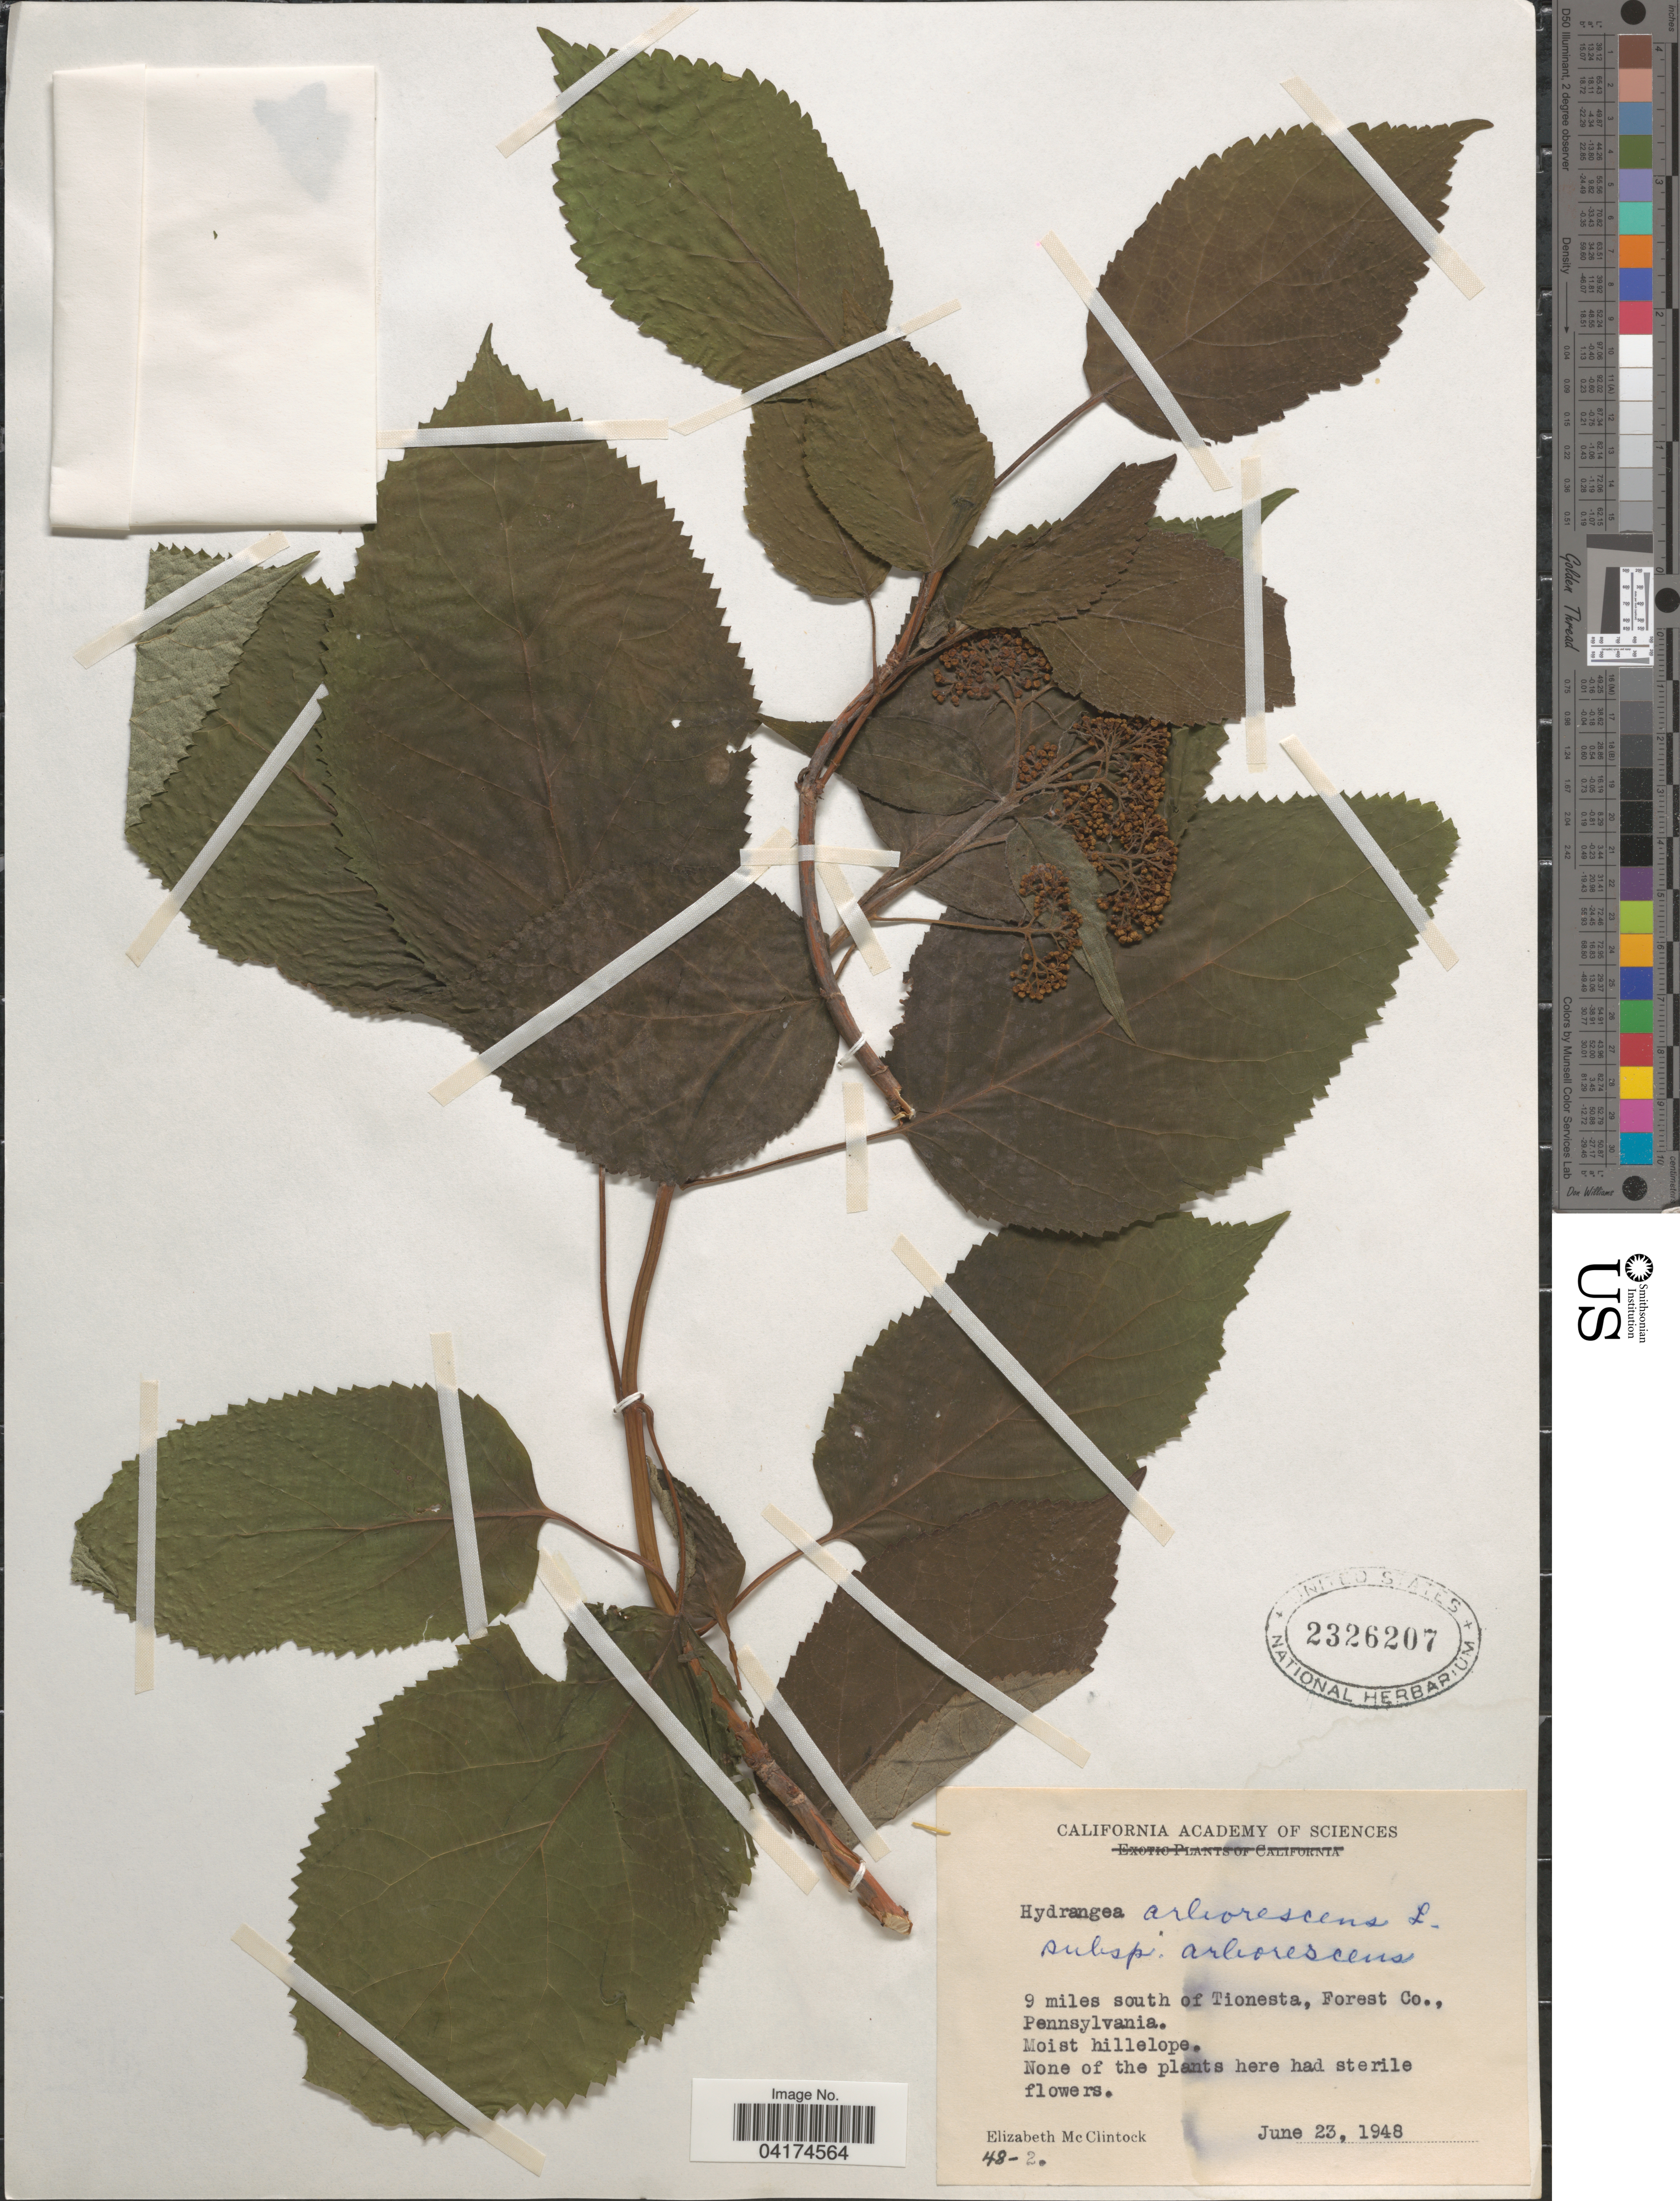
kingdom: Plantae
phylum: Tracheophyta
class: Magnoliopsida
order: Cornales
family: Hydrangeaceae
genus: Hydrangea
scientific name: Hydrangea arborescens subsp. arborescens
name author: L.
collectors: E. McClintock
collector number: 48-2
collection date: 1948-06-23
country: United States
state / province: Pennsylvania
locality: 9 miles south of Tionesta, Forest Co.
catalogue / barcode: US 2326207